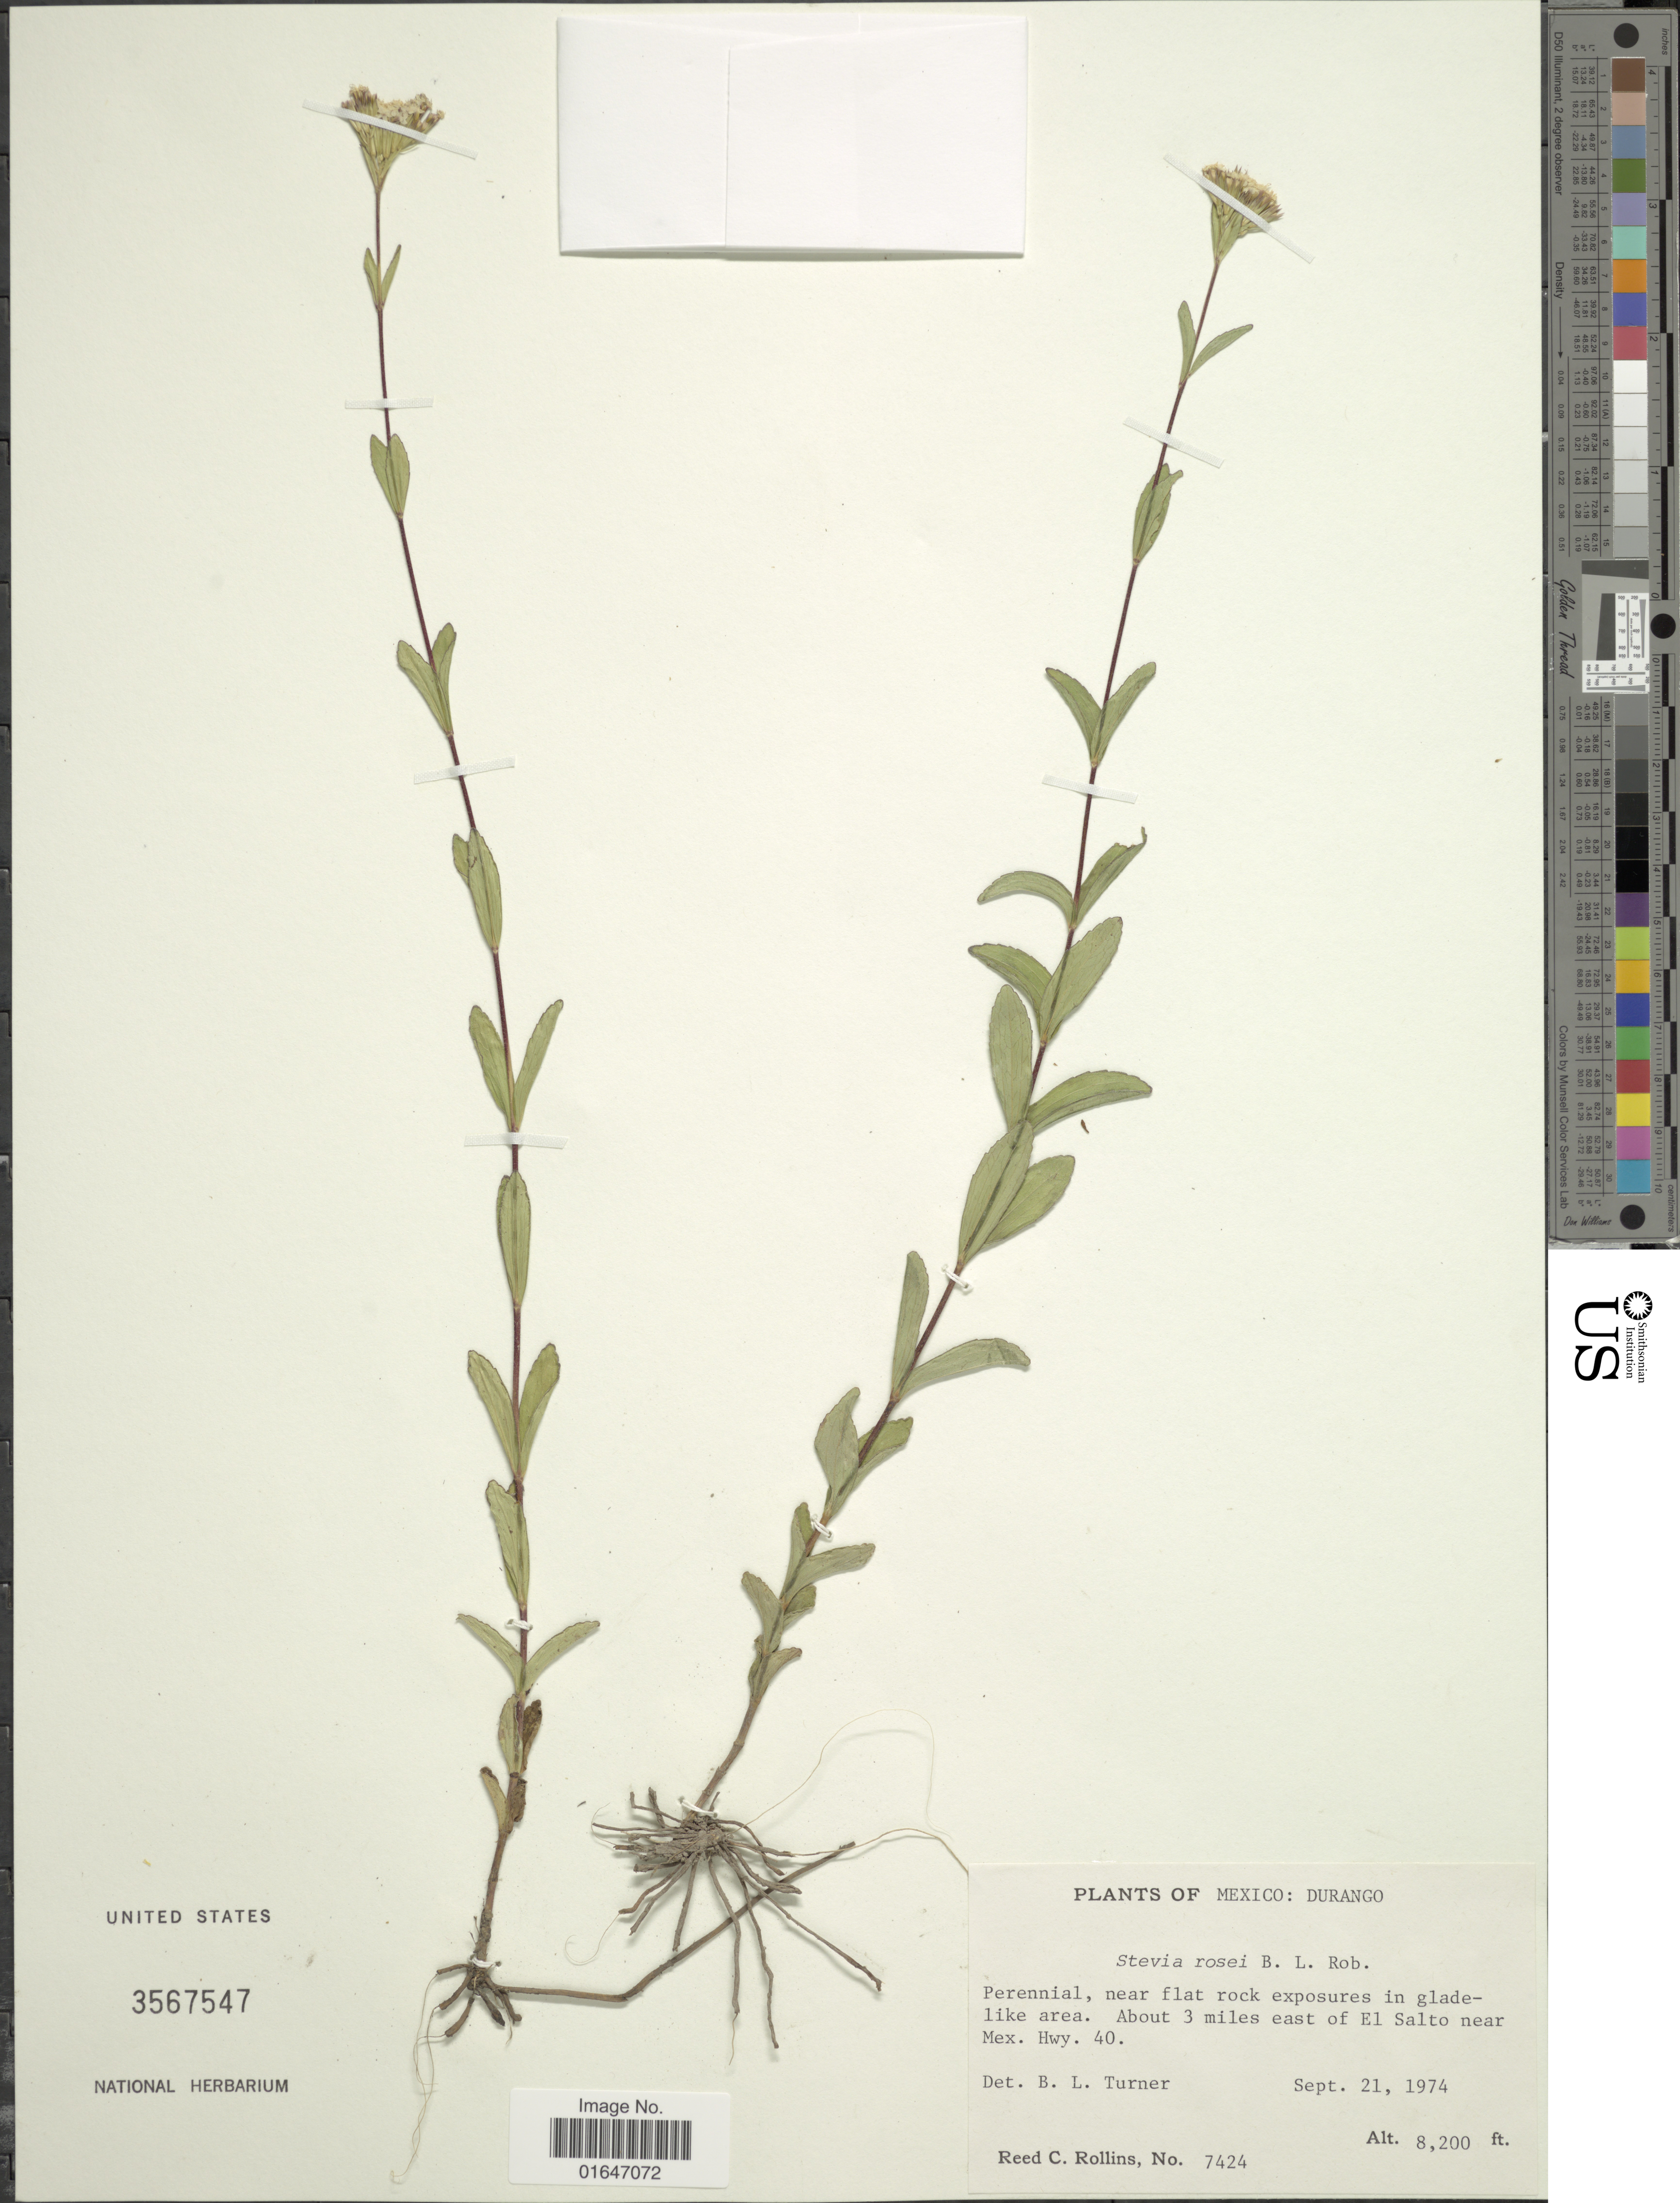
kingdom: Plantae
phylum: Tracheophyta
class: Magnoliopsida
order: Asterales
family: Asteraceae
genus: Stevia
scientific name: Stevia rosei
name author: B.L. Rob.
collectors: R. C. Rollins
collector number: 7424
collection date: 1974-09-21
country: Mexico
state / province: Durango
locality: Near flat rock exposures in glade-like area, about 3 miles east of El Salto near Mex. Hwy. 40.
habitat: flat rock exposures in glade-like area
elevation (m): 2499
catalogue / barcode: US 3567547